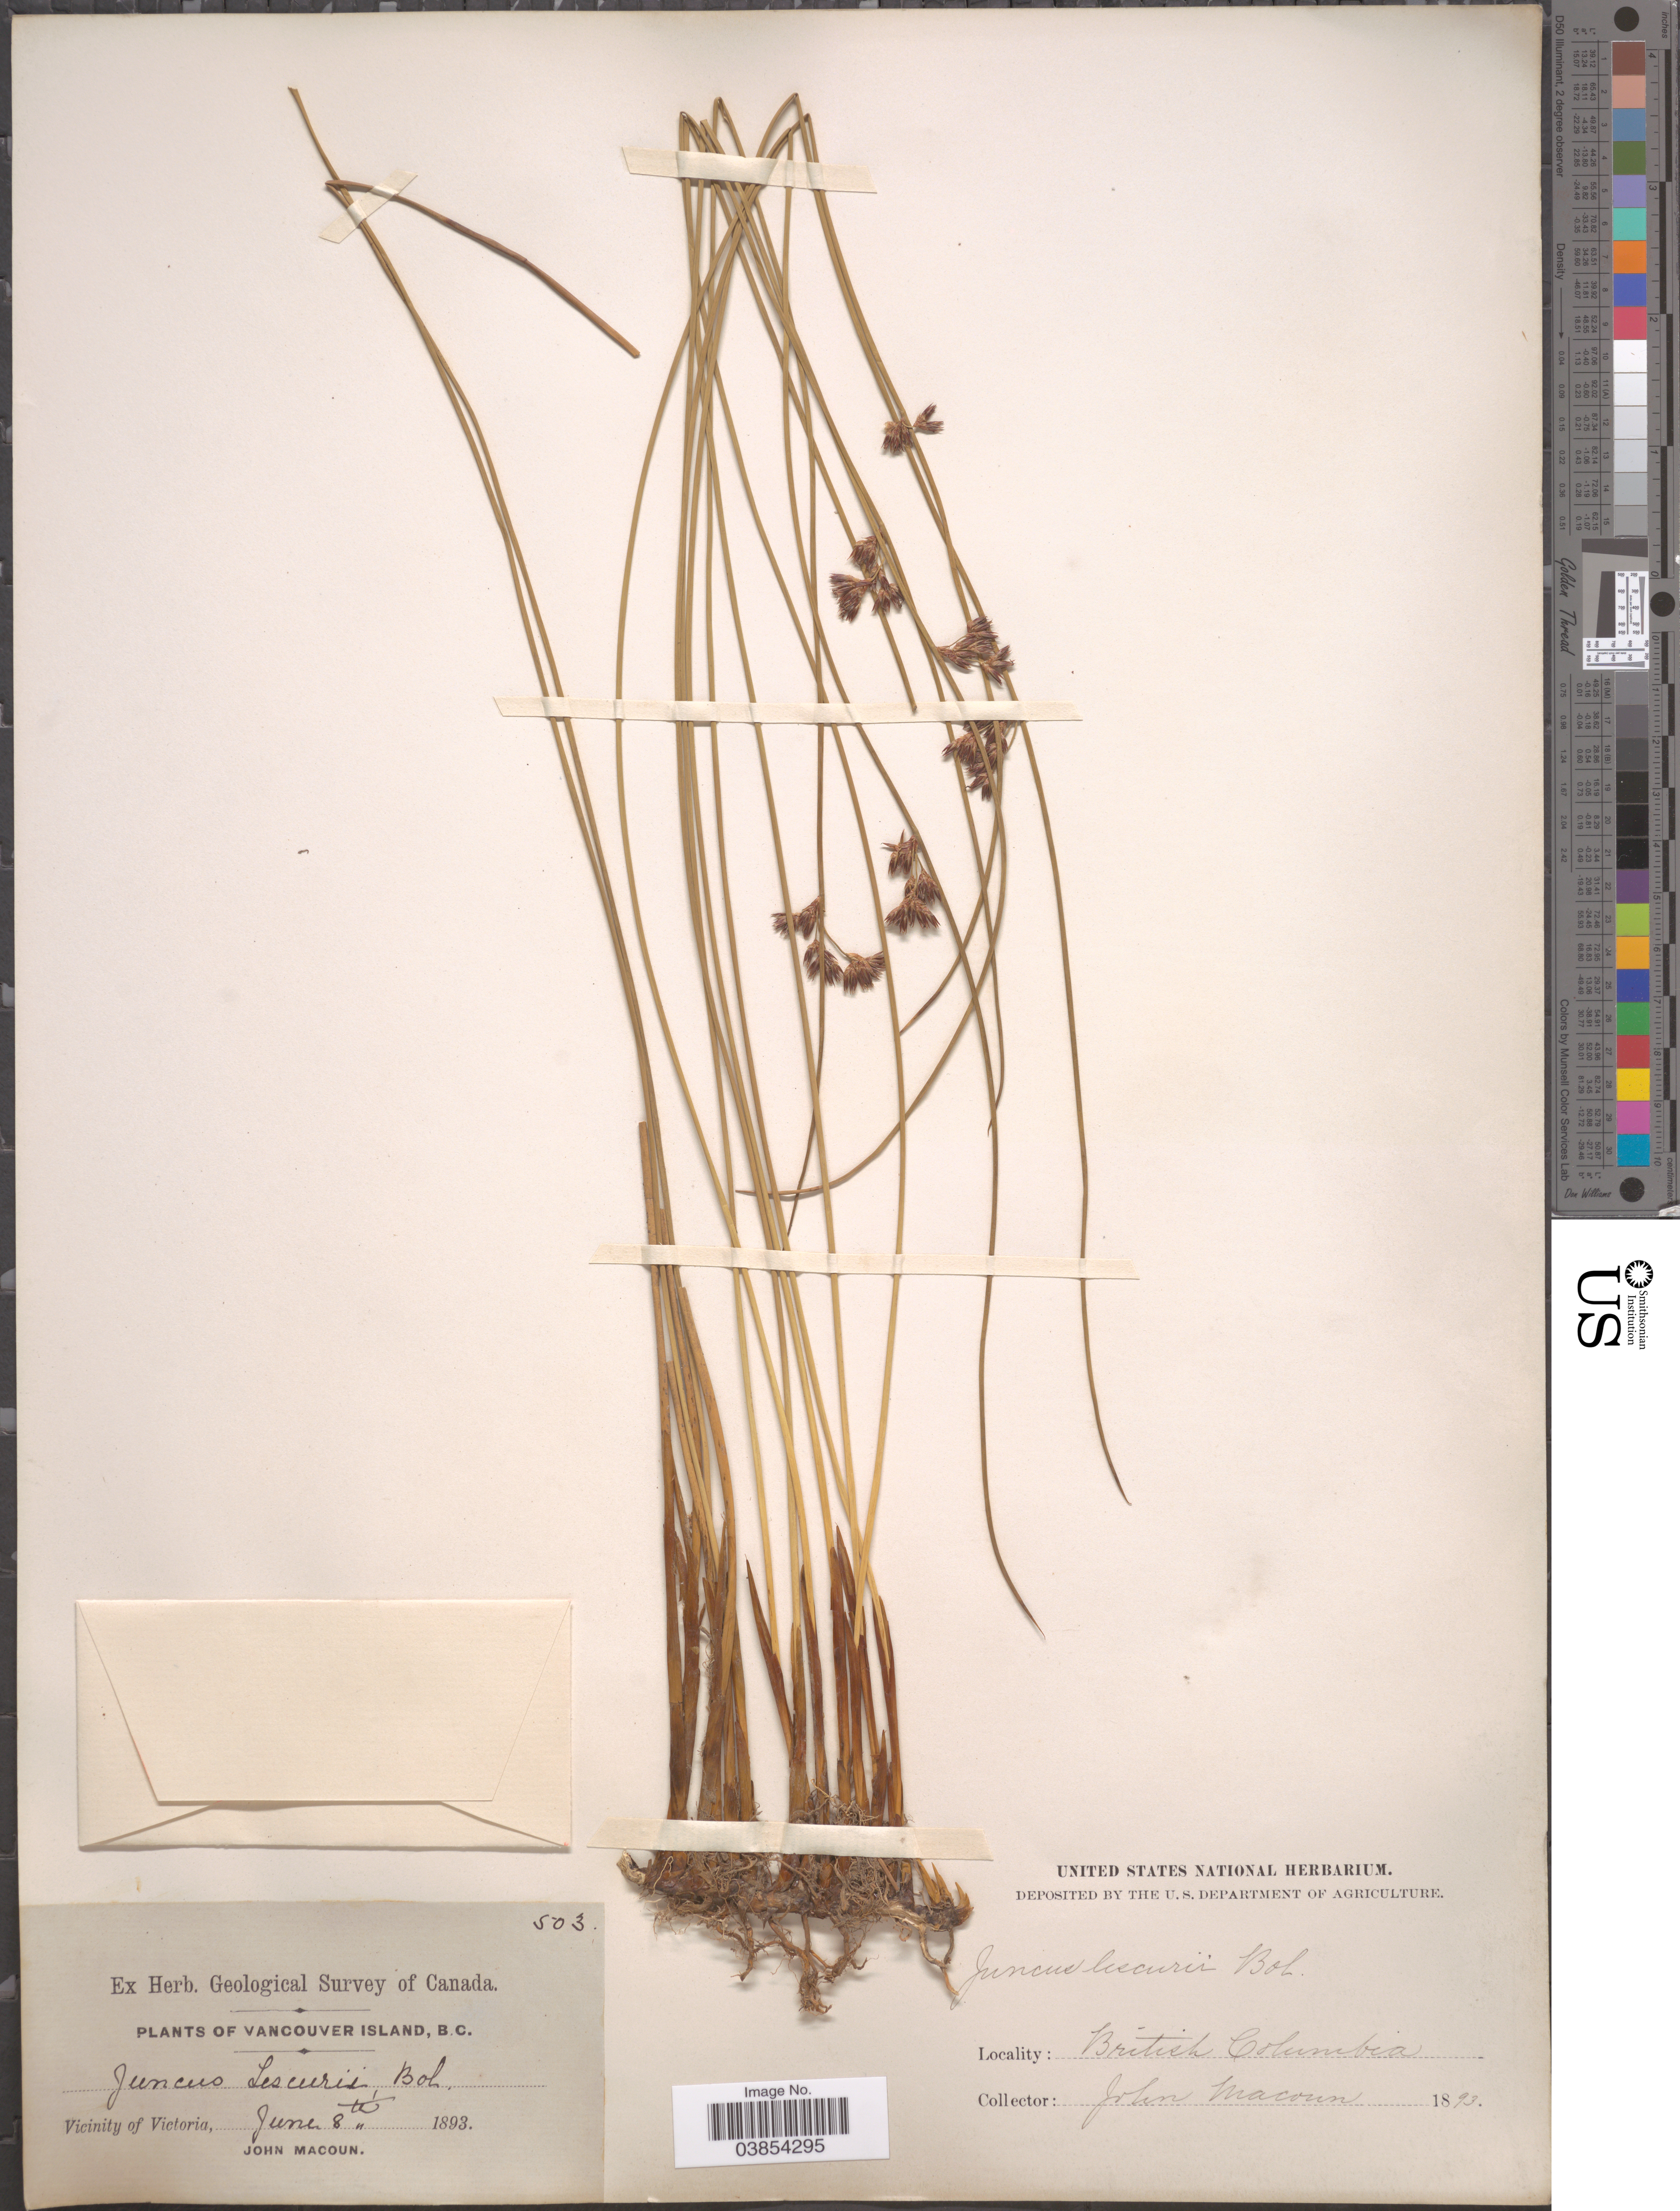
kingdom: Plantae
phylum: Tracheophyta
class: Liliopsida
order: Poales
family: Juncaceae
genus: Juncus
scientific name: Juncus lesueurii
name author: Bol.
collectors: J. Macoun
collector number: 503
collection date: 1893-06-08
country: Canada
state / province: British Columbia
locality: Vancouver Island, B.C. Vicinity of Victoria.